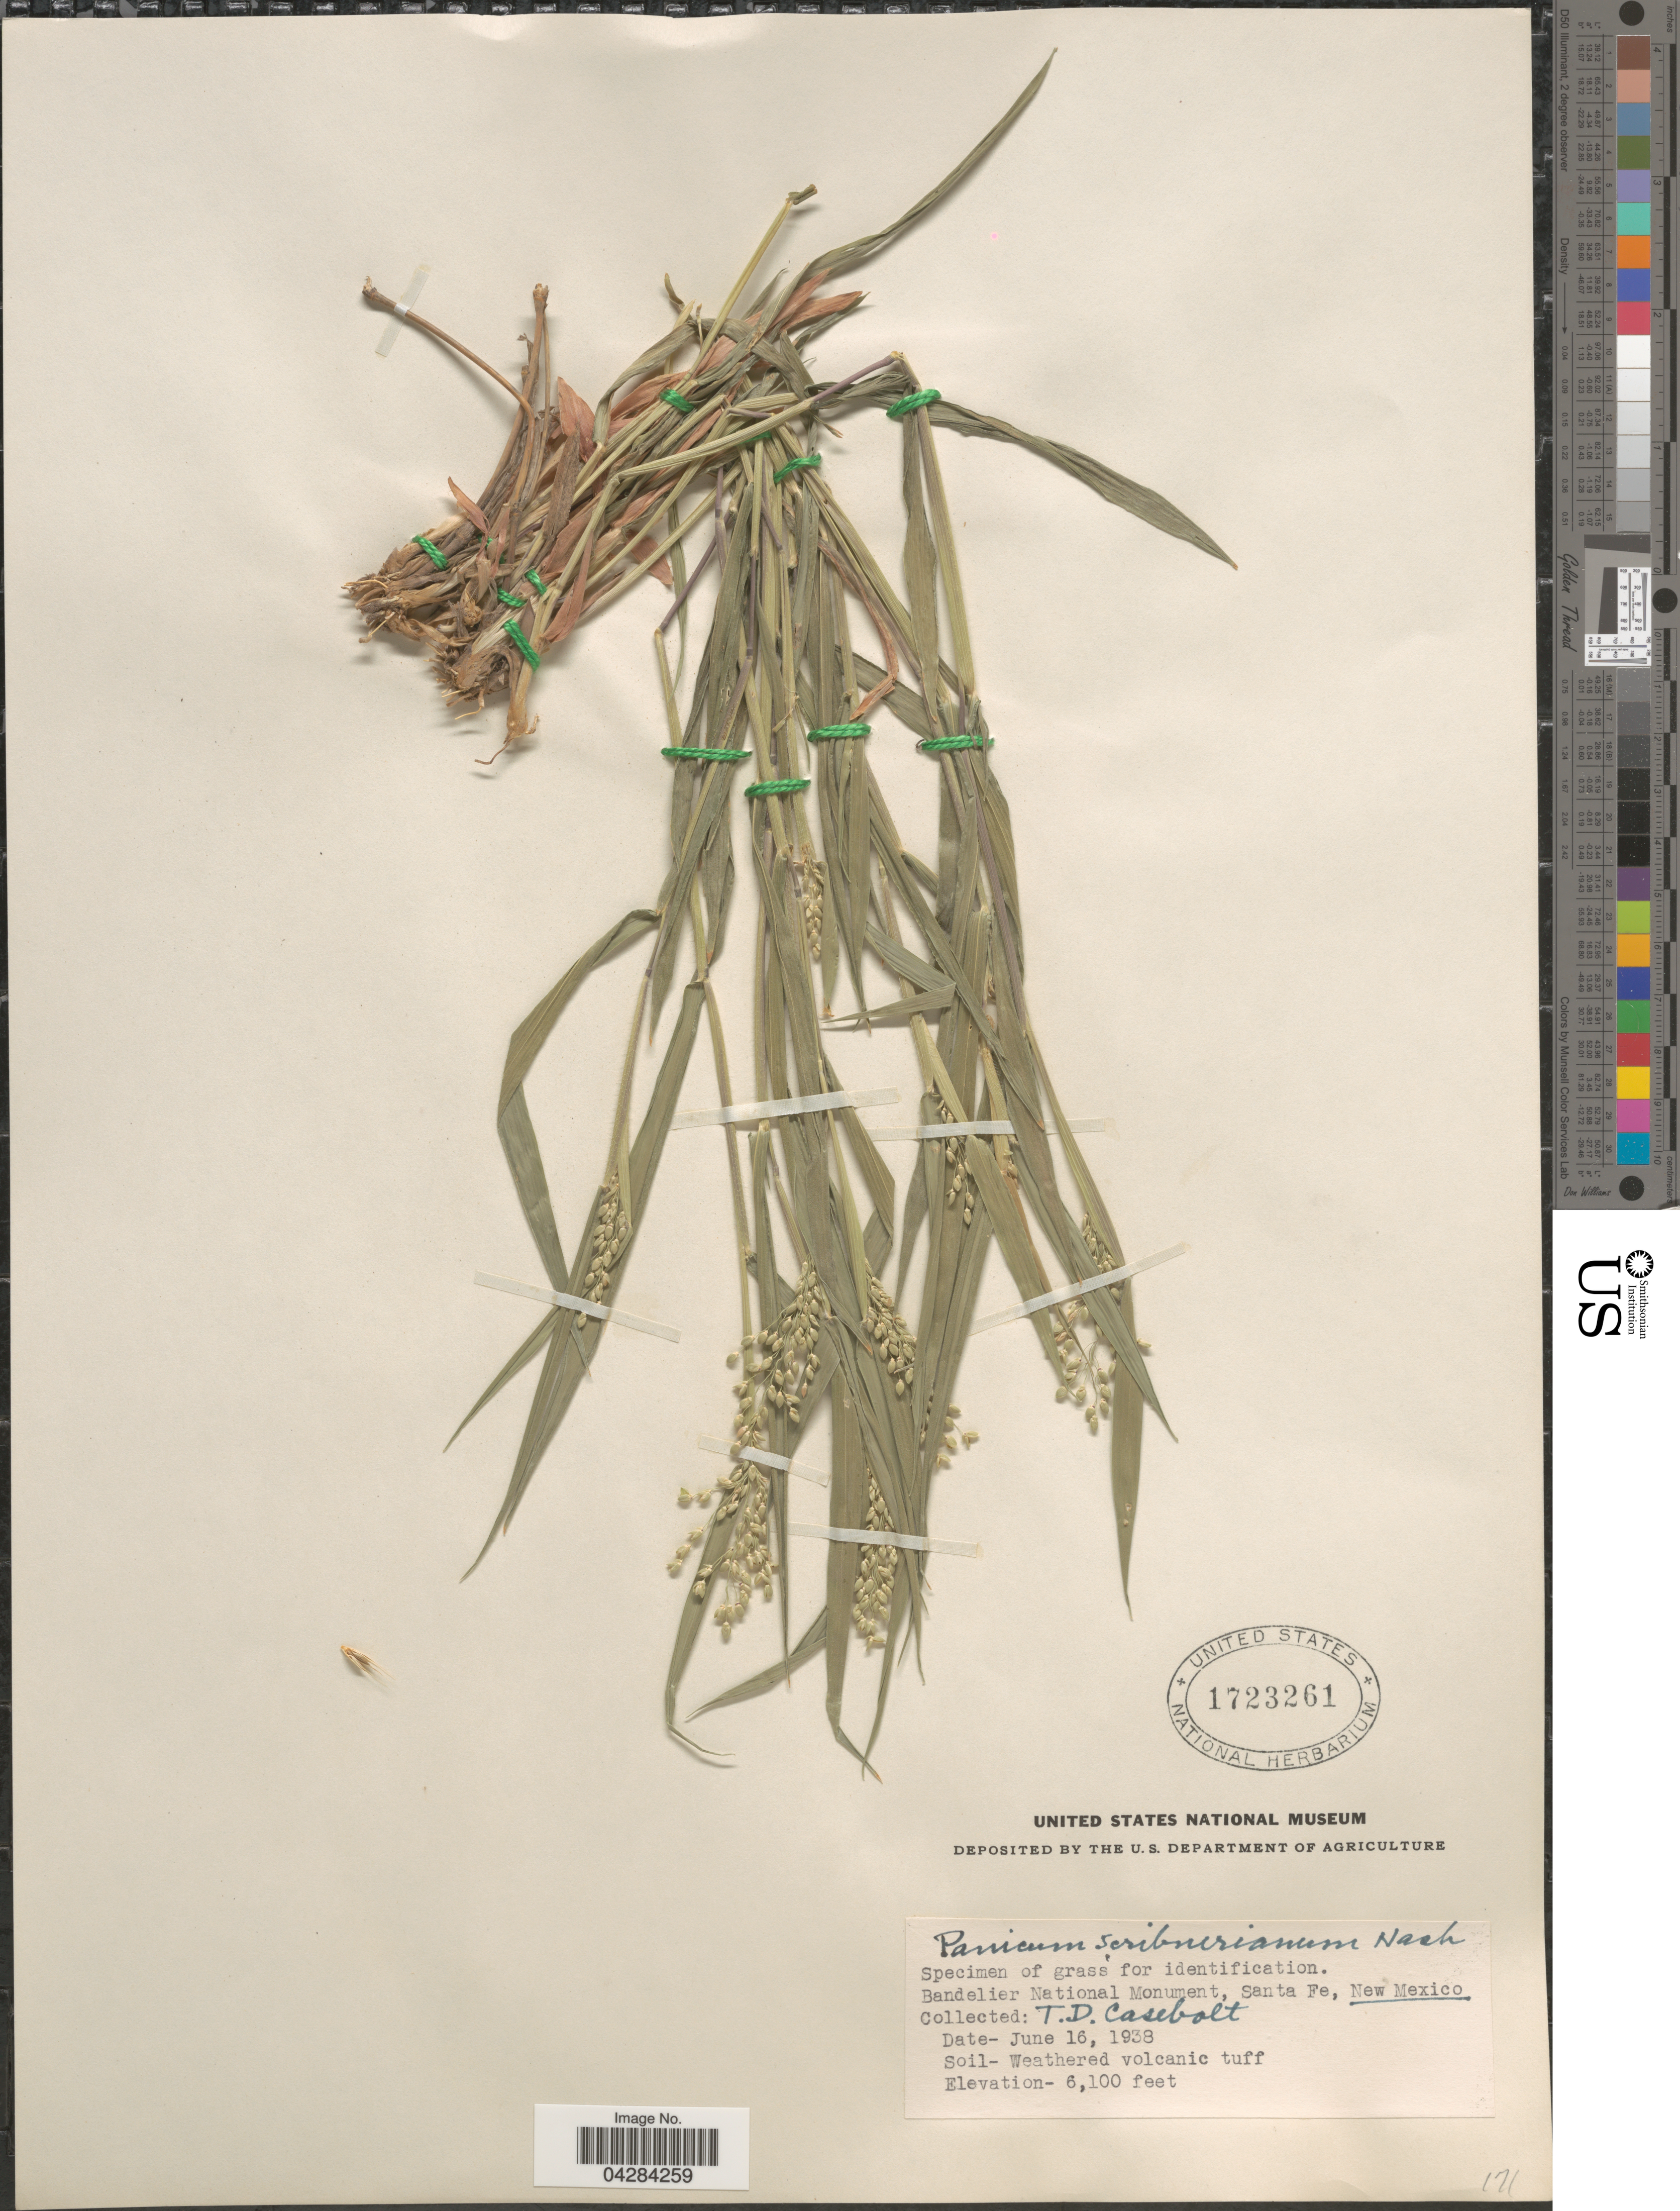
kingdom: Plantae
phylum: Tracheophyta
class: Liliopsida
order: Poales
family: Poaceae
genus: Dichanthelium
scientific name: Dichanthelium oligosanthes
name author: (Schult.) Gould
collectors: T. Casebolt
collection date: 1938-06-16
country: United States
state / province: New Mexico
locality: Bandelier National Monument, Santa Fe.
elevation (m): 1859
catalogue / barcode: US 1723261